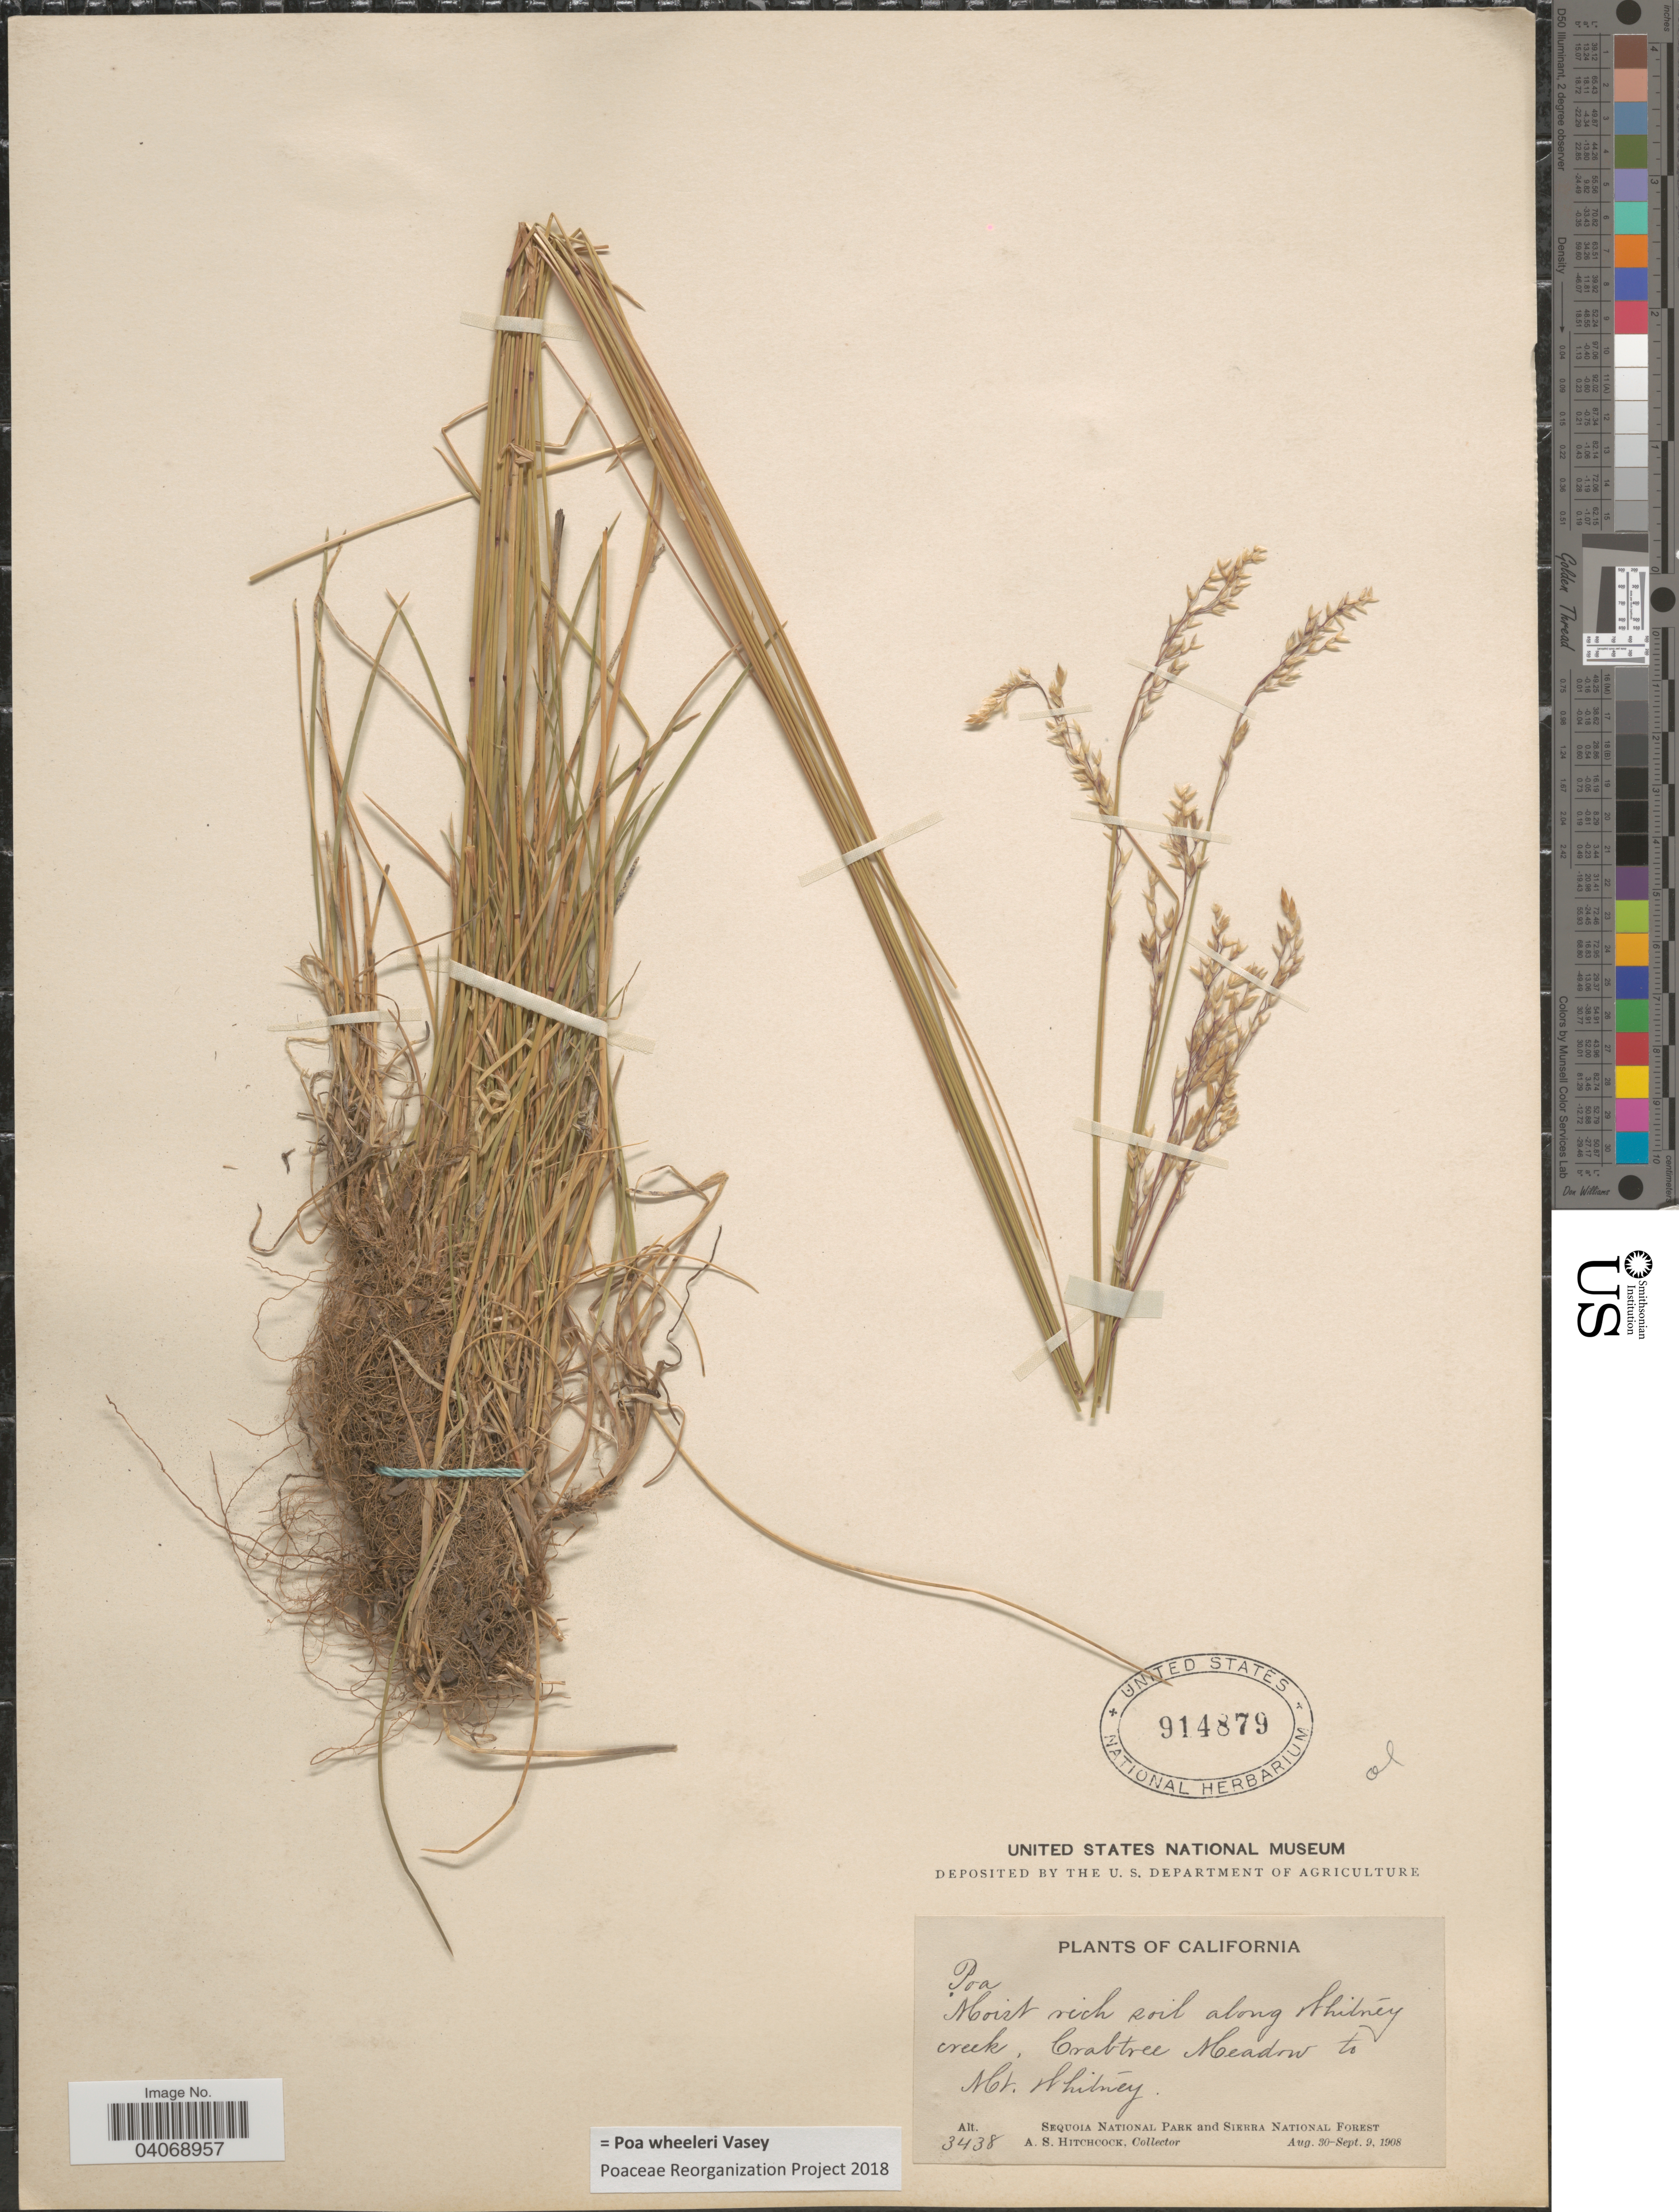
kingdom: Plantae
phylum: Tracheophyta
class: Liliopsida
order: Poales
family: Poaceae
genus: Poa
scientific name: Poa wheeleri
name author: Vasey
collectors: A. S. Hitchcock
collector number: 3438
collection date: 1908-08-30/1908-09-09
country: United States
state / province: California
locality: Moist rich soil along Whitney creek, Crab tree Meadow to Mt. Whitney. Sequoia National Park and Sierra National Forest.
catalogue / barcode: US 914879